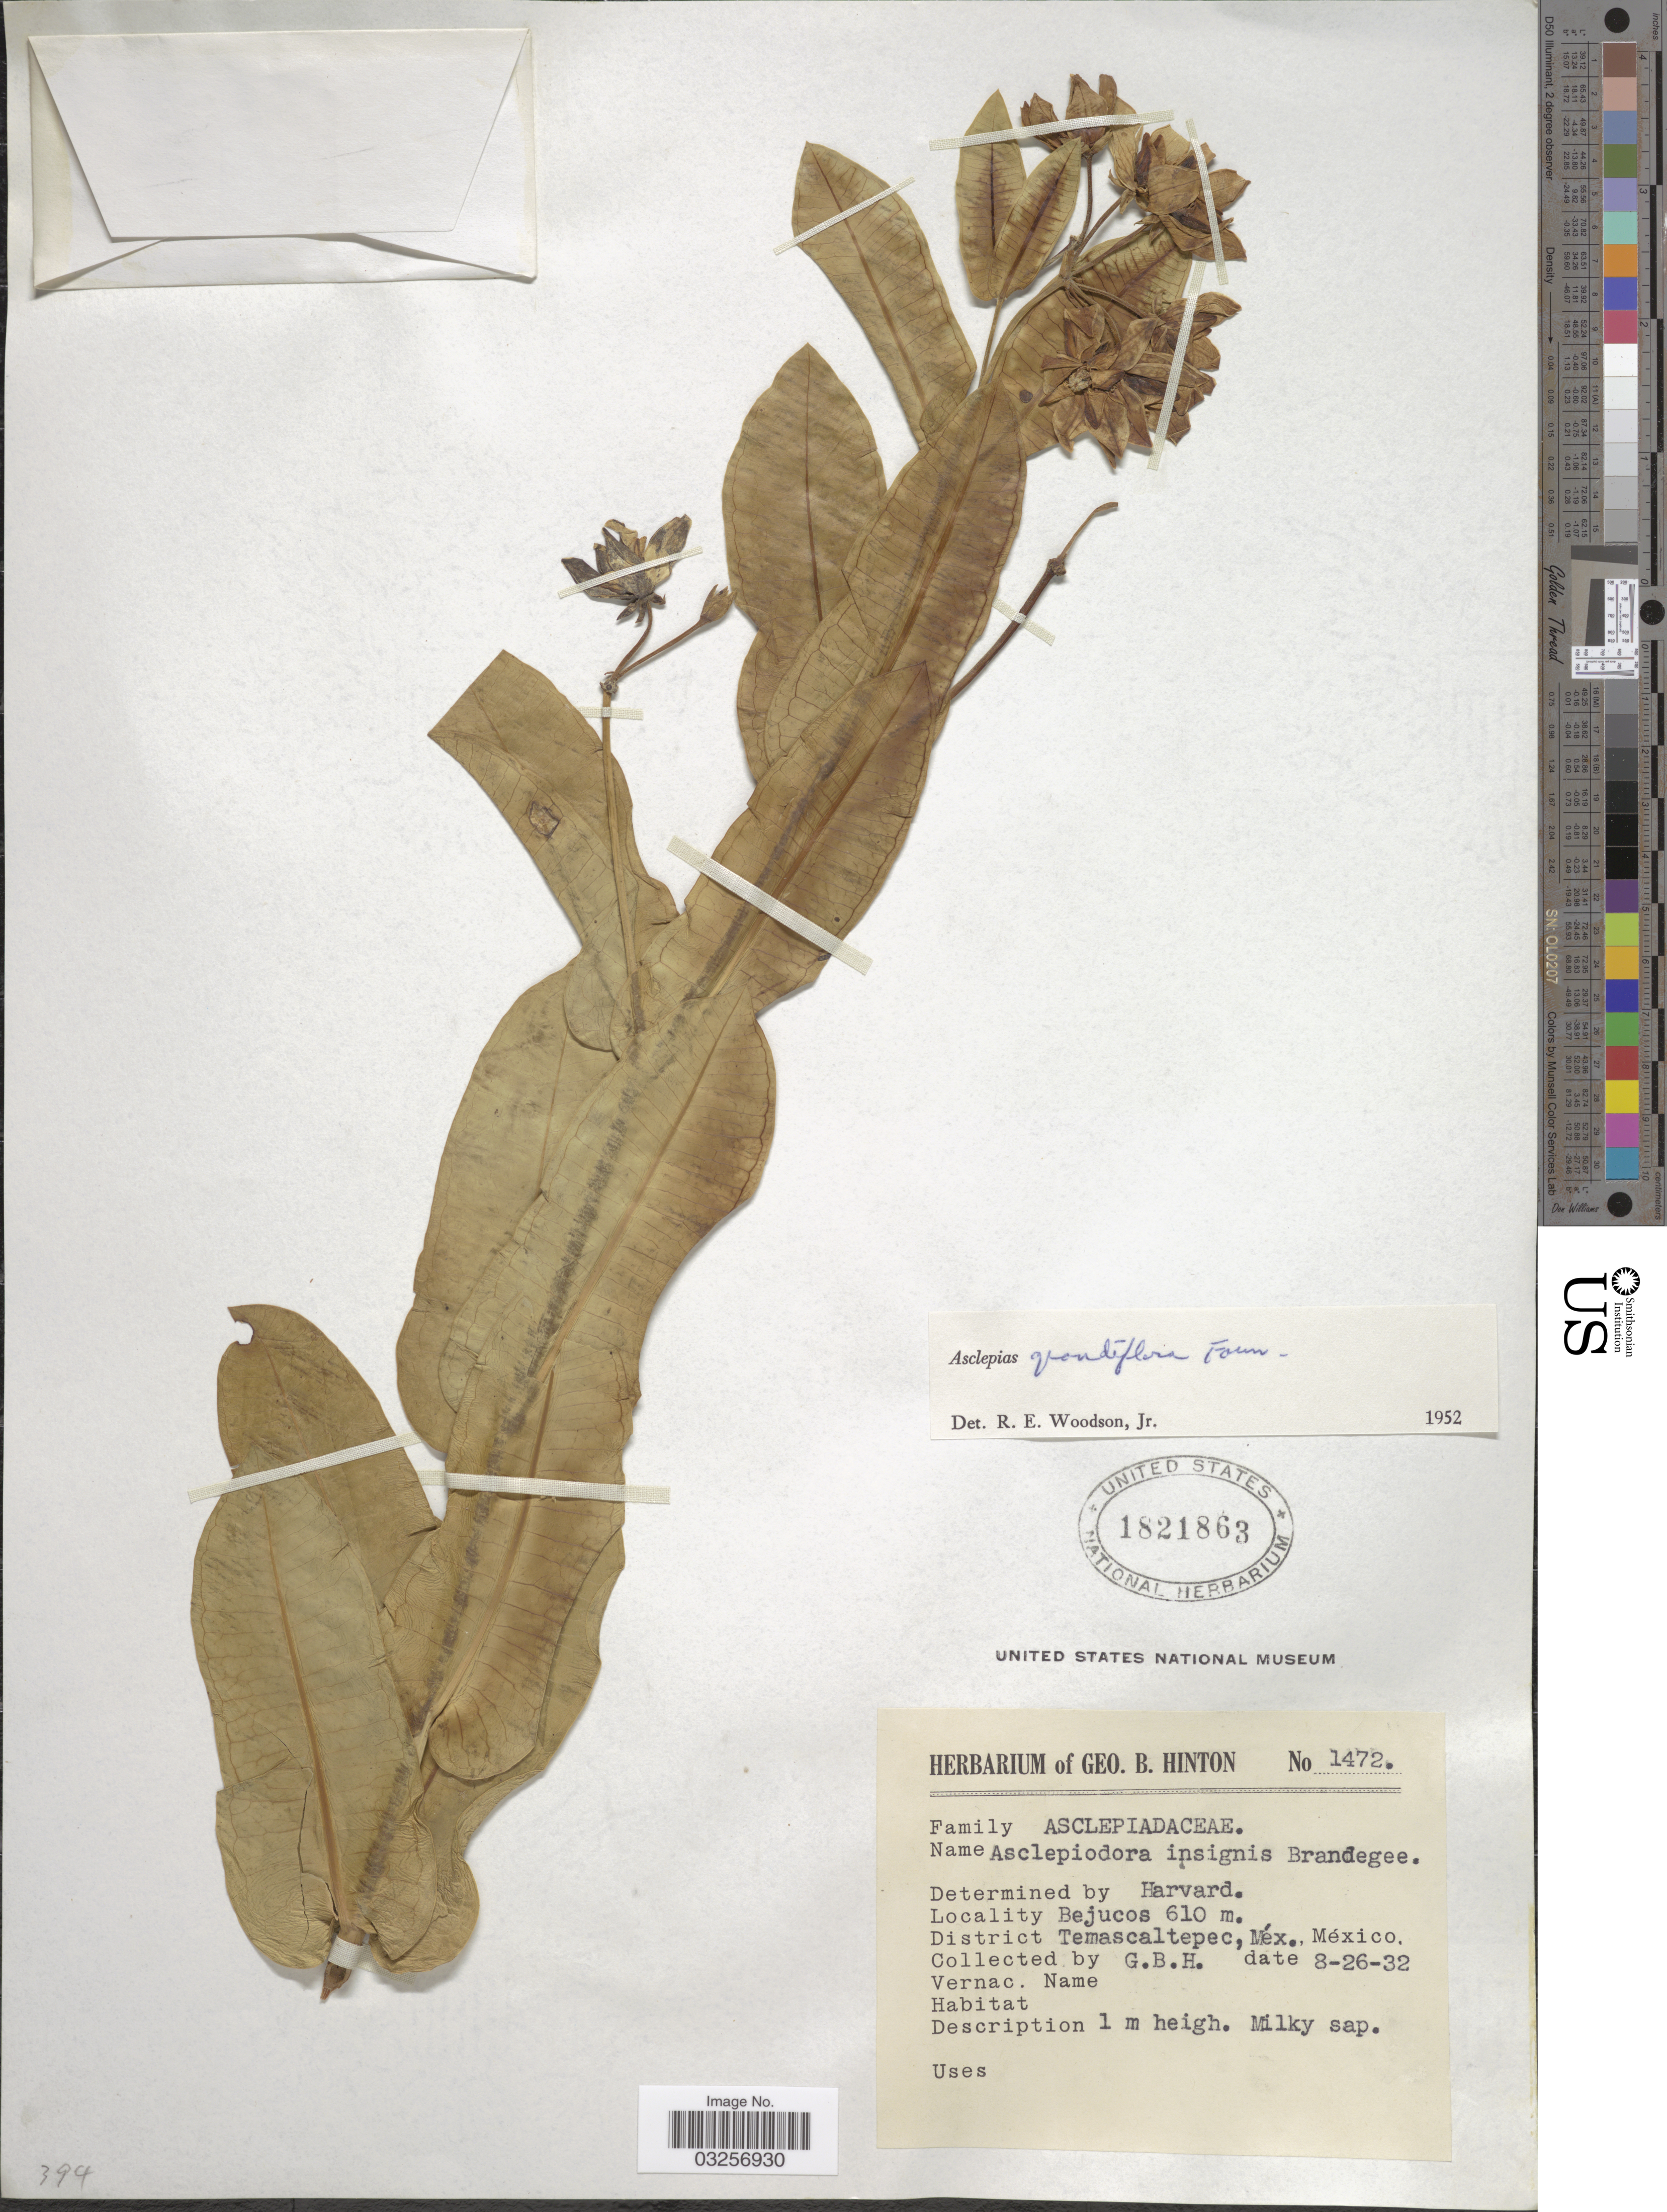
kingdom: Plantae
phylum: Tracheophyta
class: Magnoliopsida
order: Gentianales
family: Apocynaceae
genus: Asclepias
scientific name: Asclepias grandiflora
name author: L. f.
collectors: G. B. Hinton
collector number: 1472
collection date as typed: Transcribed d/m/y: 26/8/32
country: Mexico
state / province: México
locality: Bejucos. District Temascaltepec.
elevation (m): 610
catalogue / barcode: US 1821863